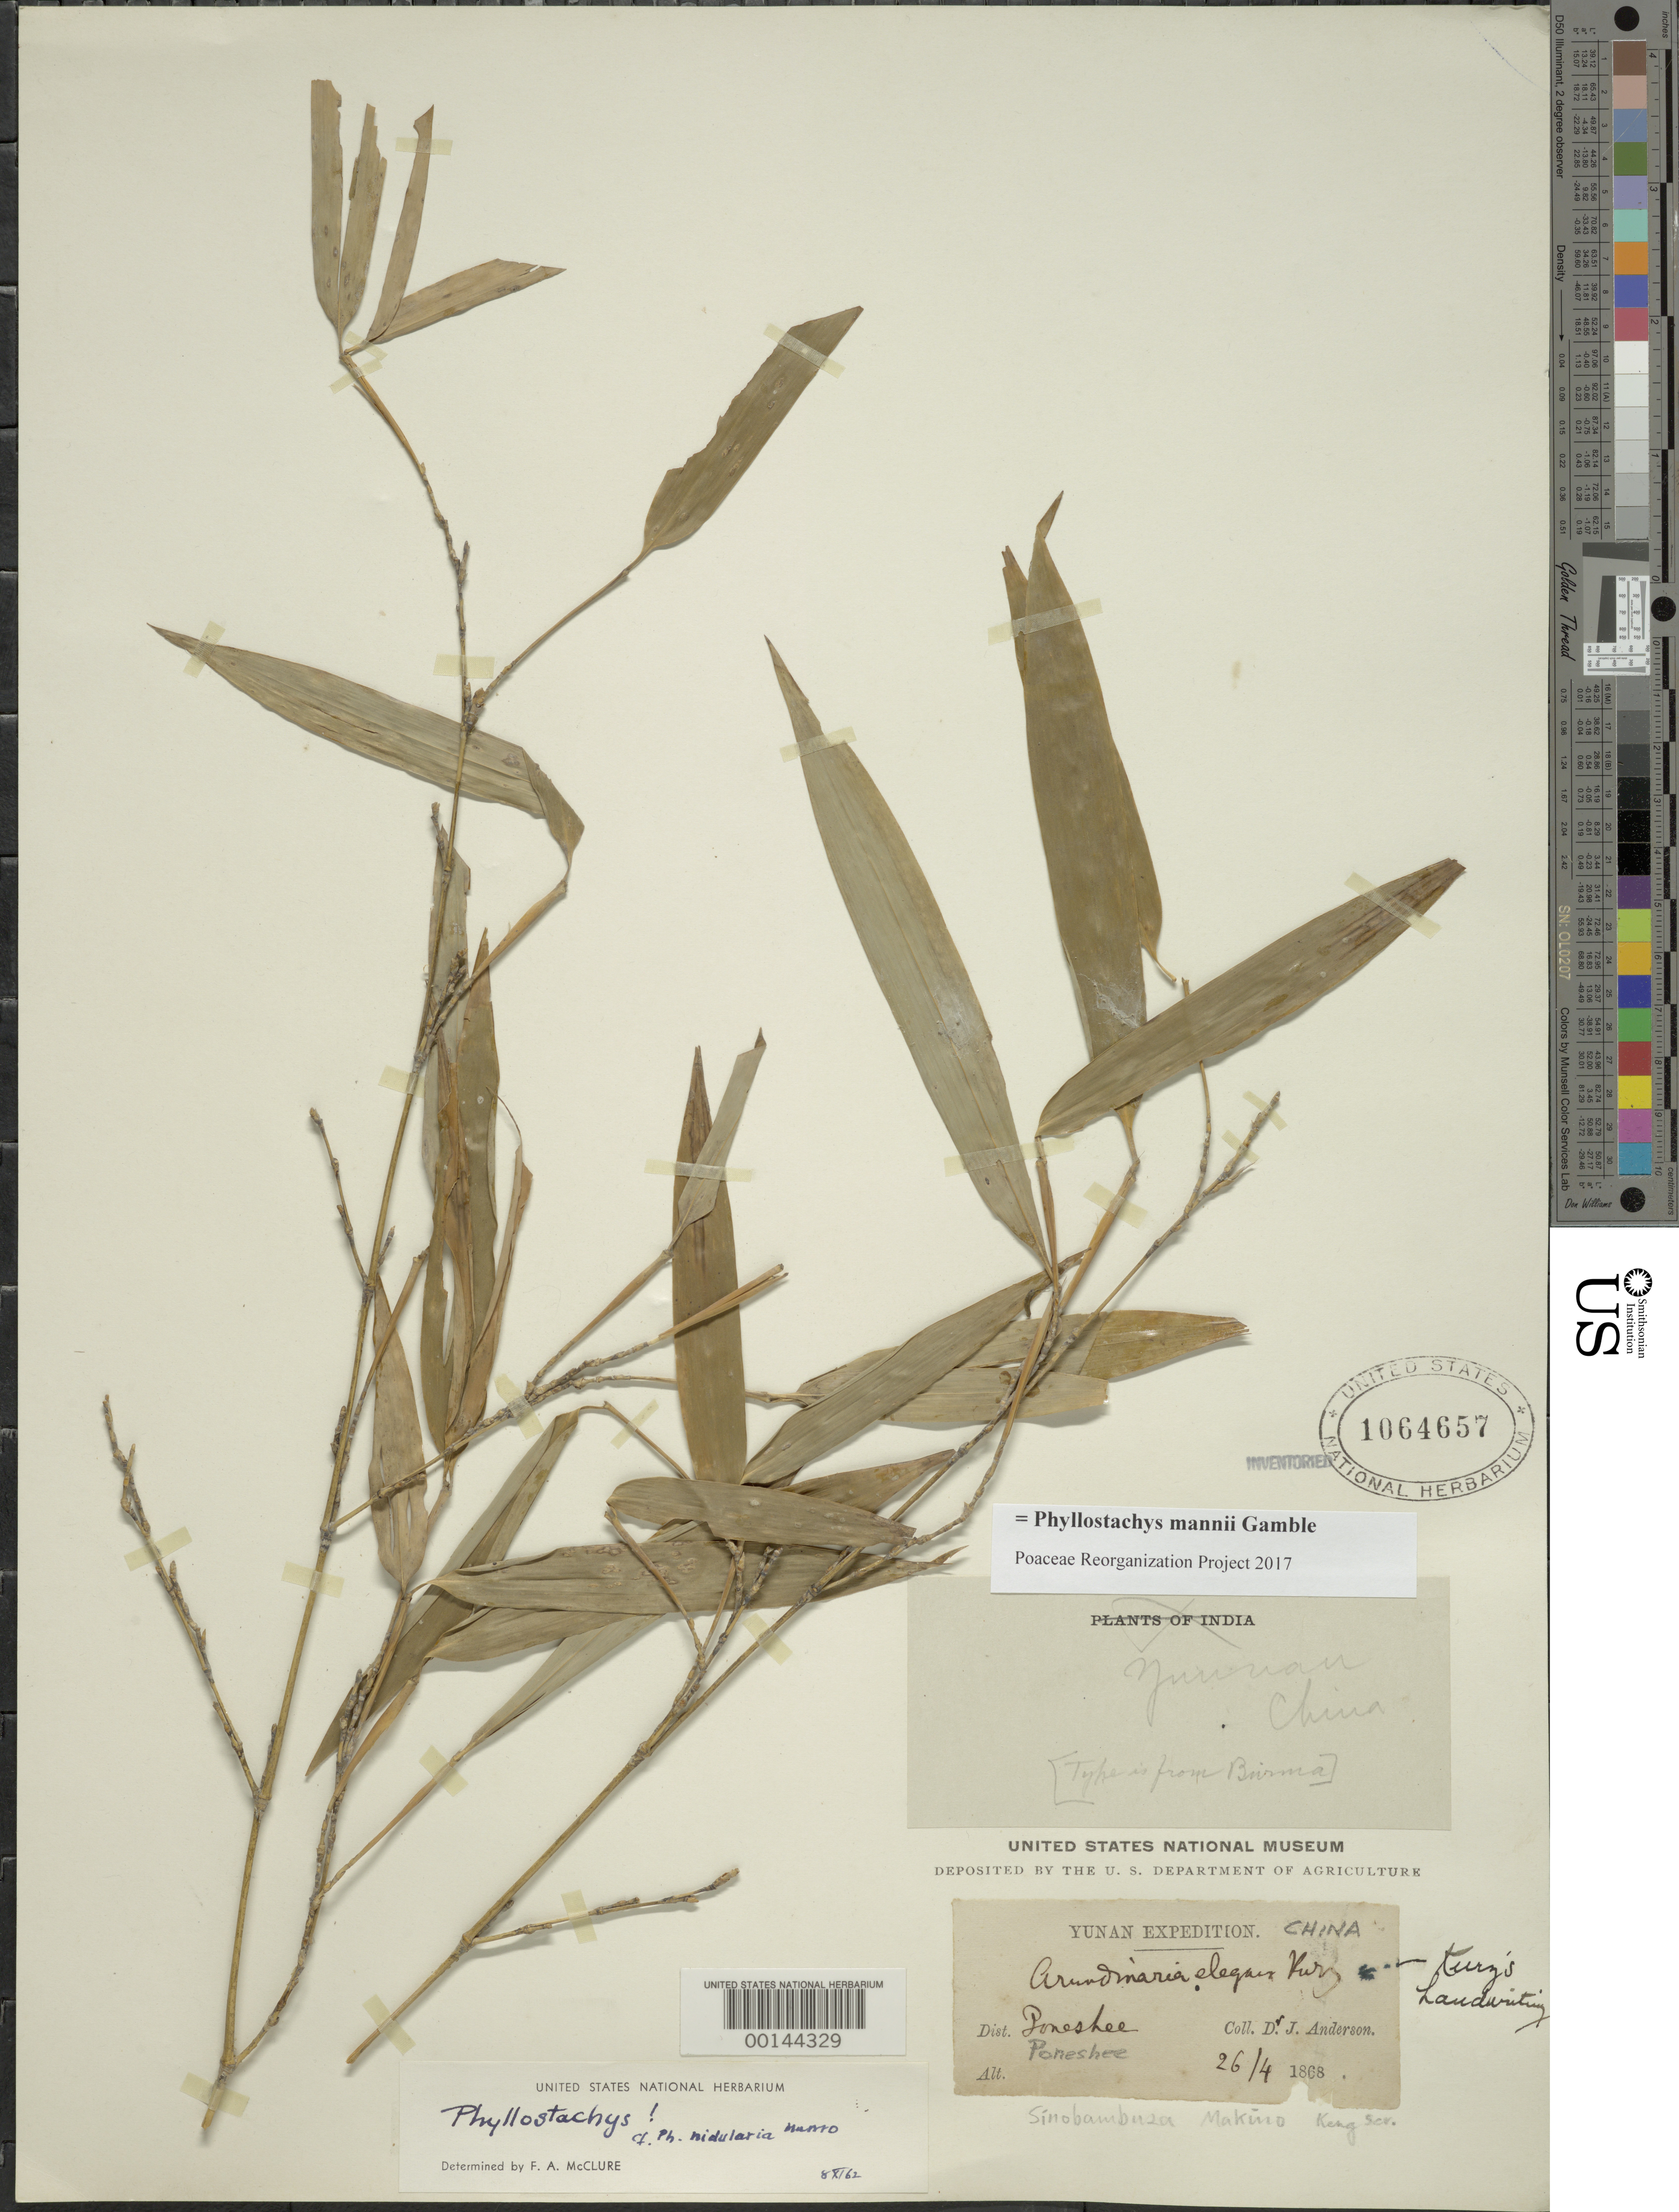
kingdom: Plantae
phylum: Tracheophyta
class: Liliopsida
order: Poales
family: Poaceae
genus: Phyllostachys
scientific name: Phyllostachys mannii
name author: Gamble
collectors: J. Anderson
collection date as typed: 26 Apr 1868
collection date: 1868-04-26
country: China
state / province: Yunnan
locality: Poneshee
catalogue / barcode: US 1064657